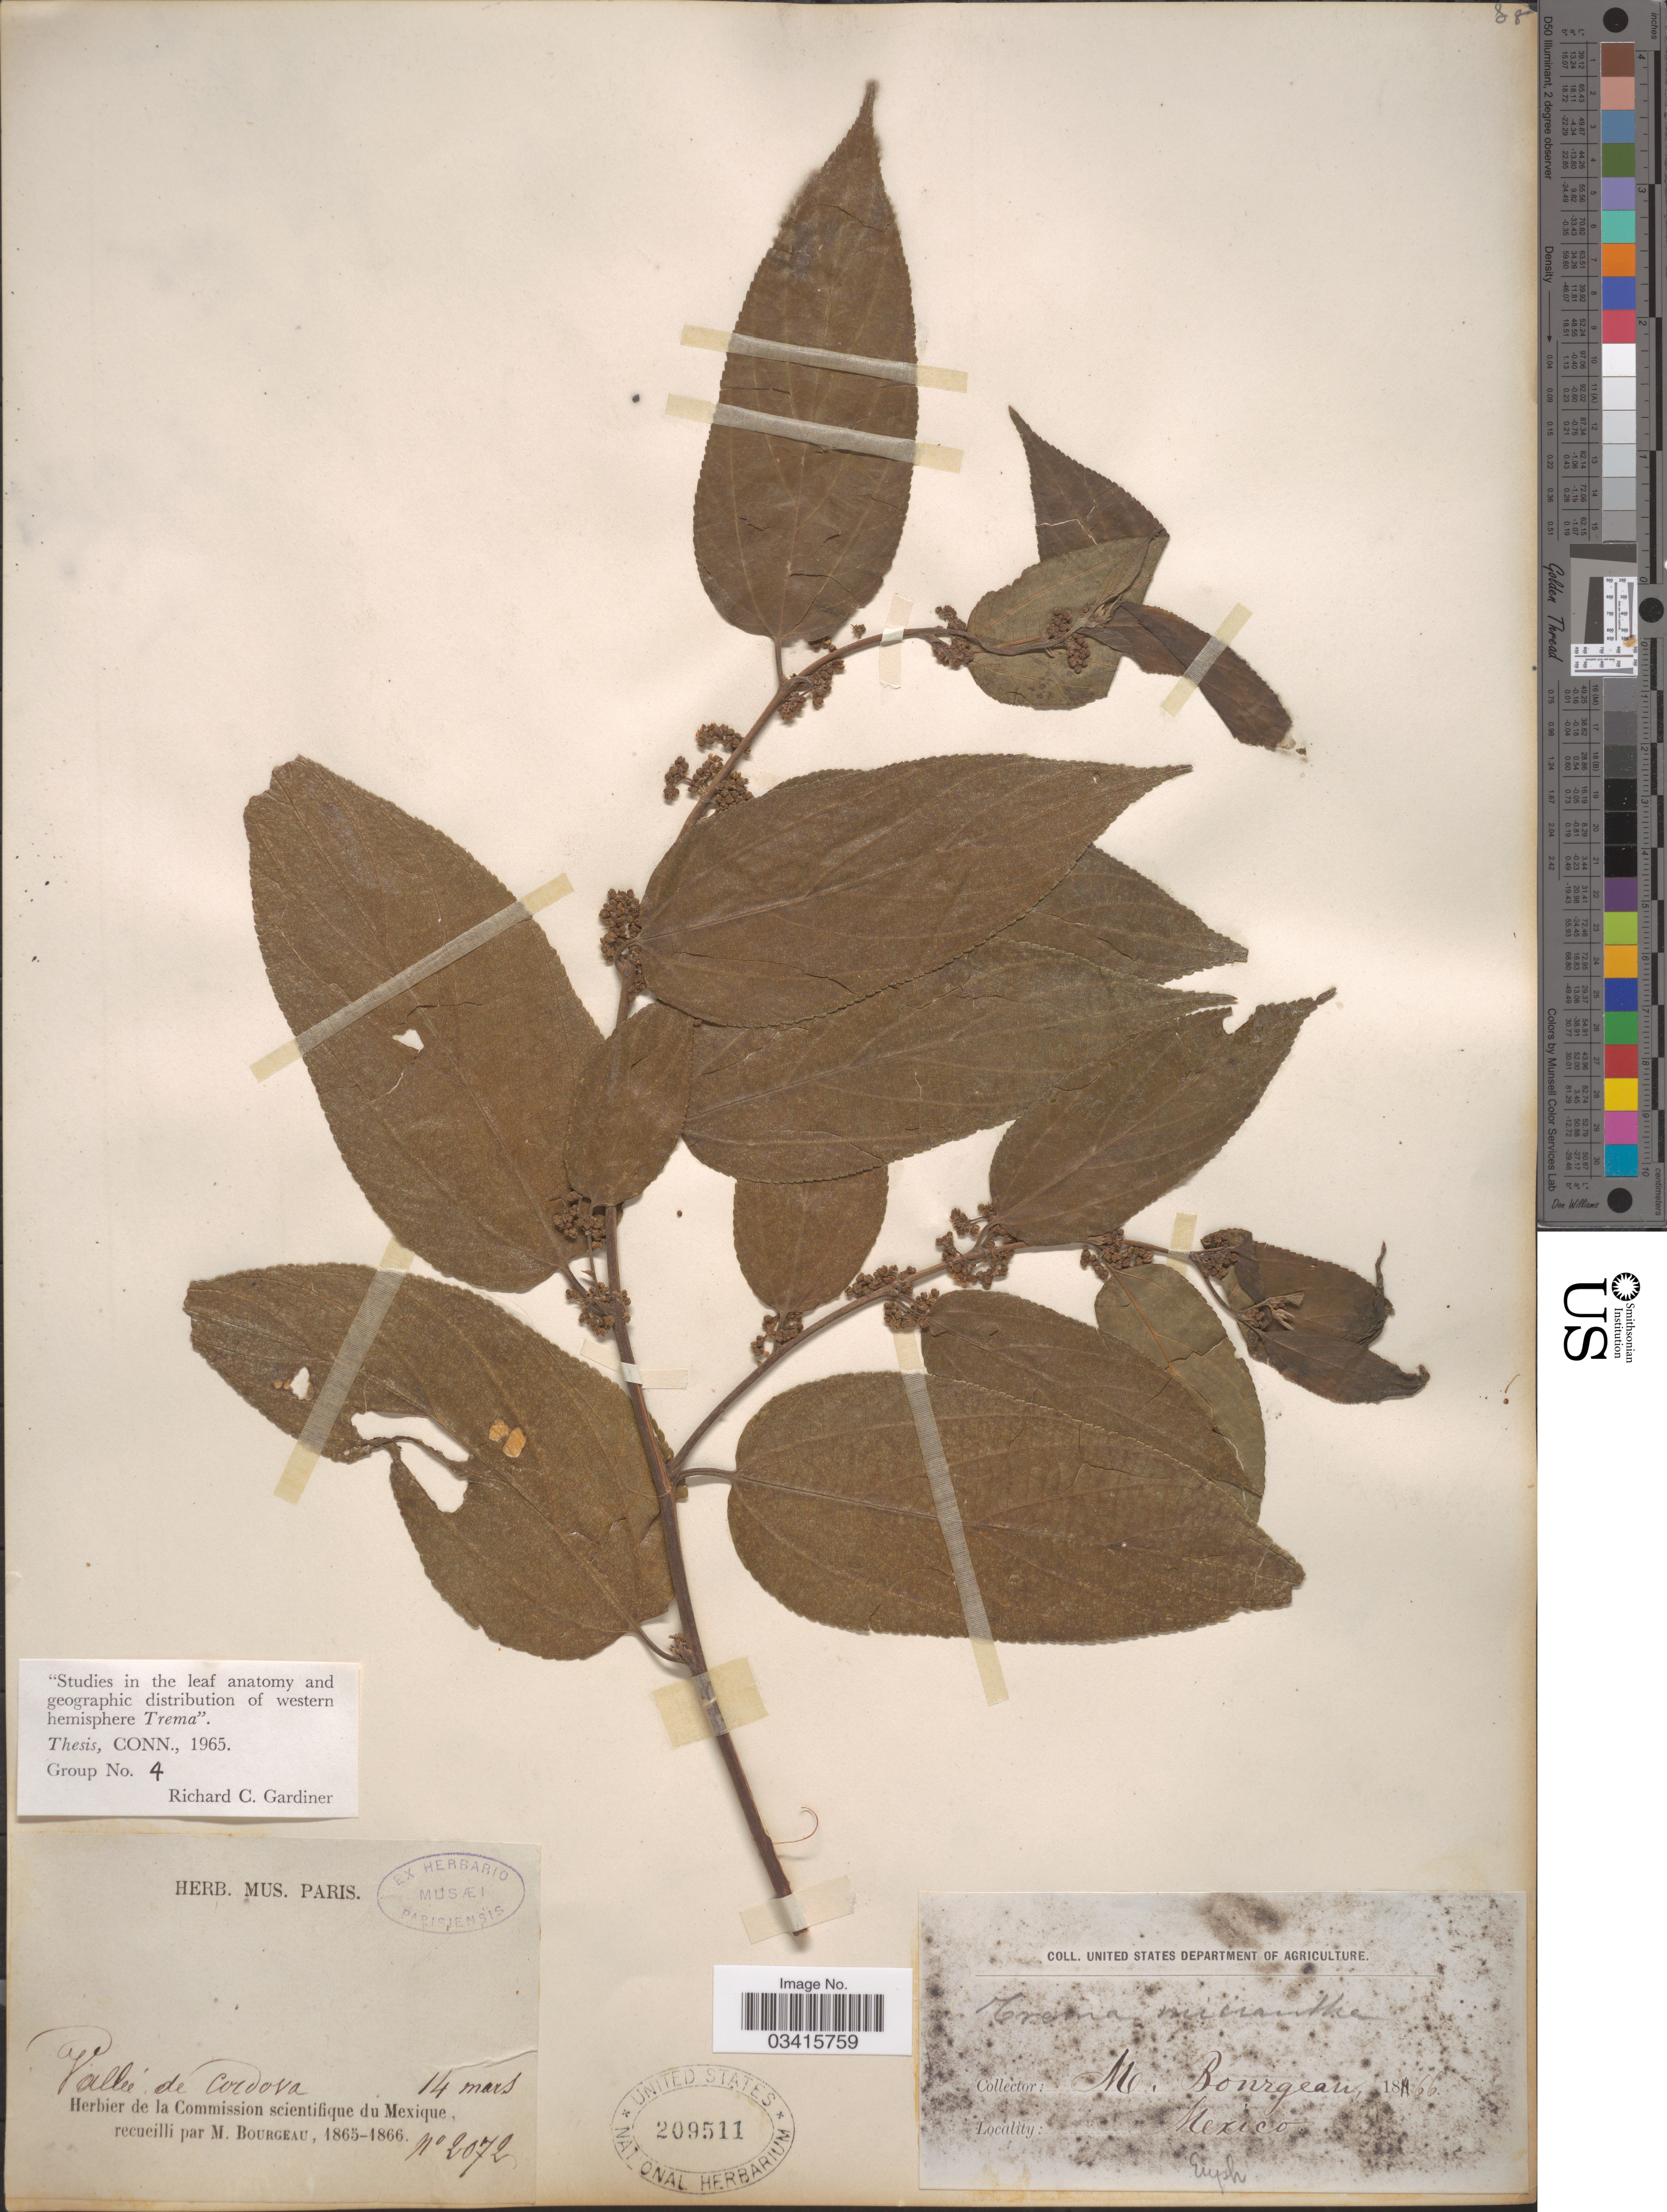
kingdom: Plantae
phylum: Tracheophyta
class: Magnoliopsida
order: Rosales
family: Cannabaceae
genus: Trema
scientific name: Trema micranthum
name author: (L.) Blume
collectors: M. Bourgeau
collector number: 2072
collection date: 1866-03-14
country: Mexico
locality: Vallée de Cordova.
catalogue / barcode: US 209511